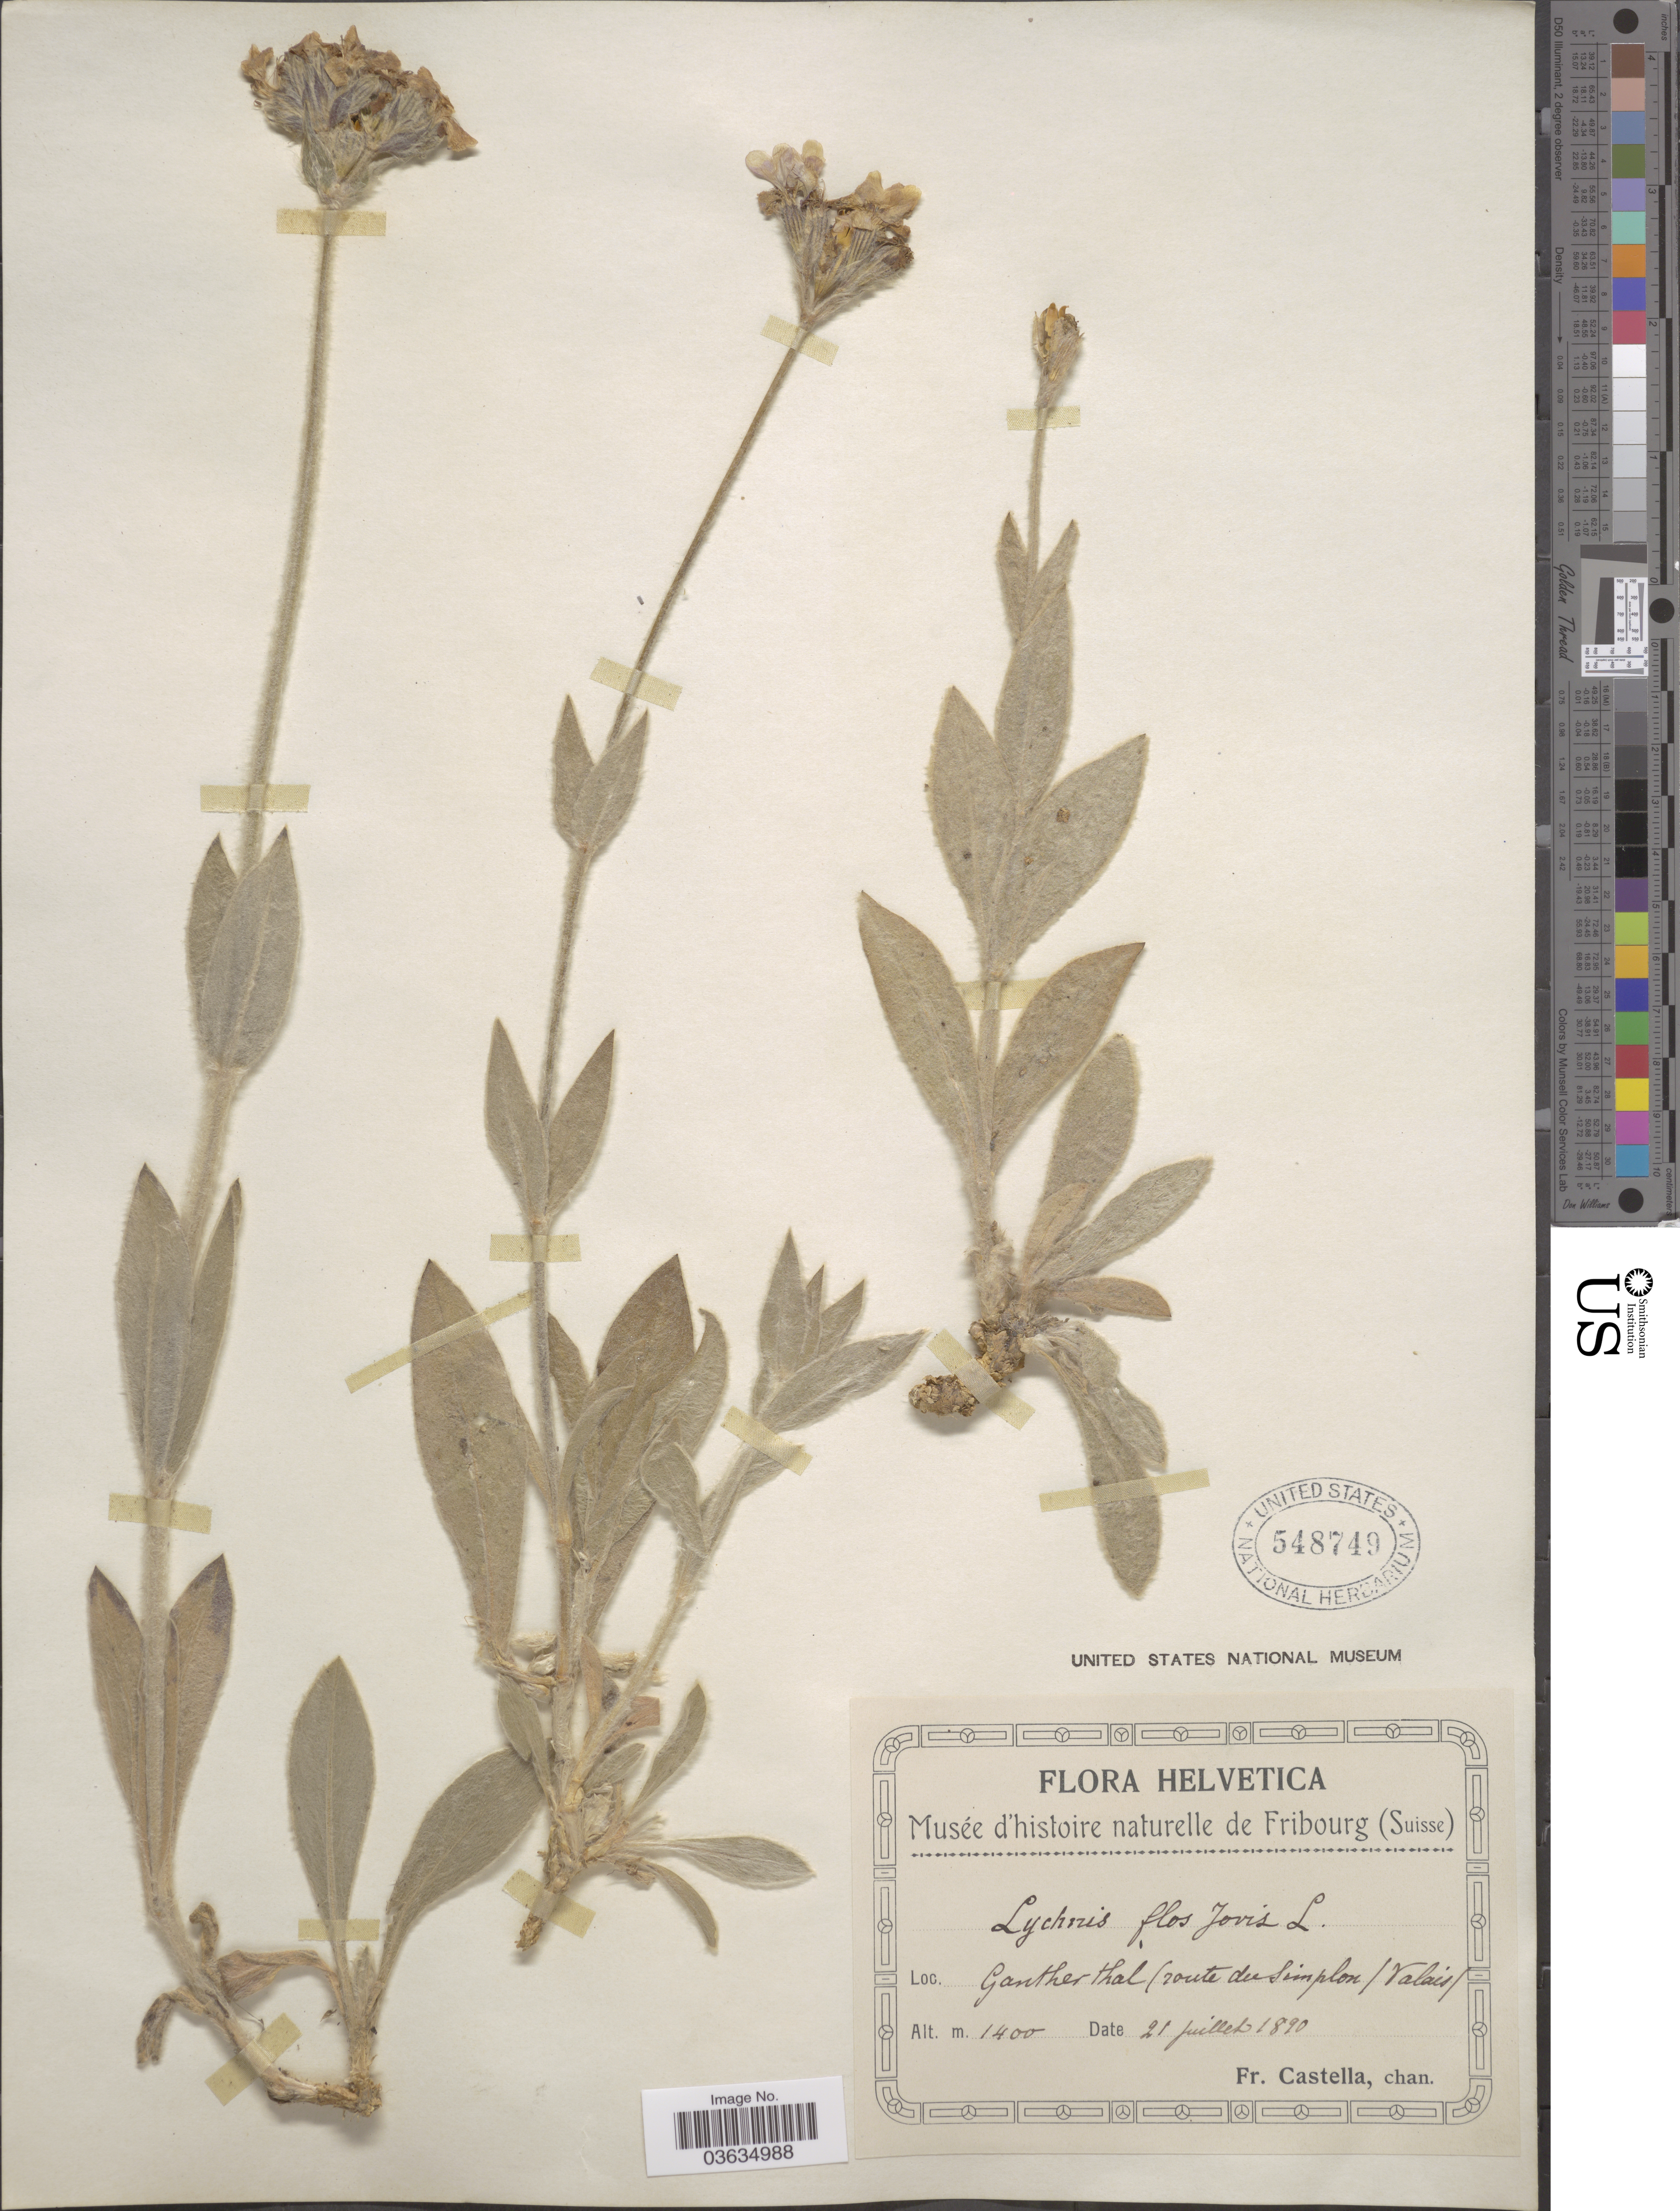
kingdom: Plantae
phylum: Tracheophyta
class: Magnoliopsida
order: Caryophyllales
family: Caryophyllaceae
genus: Silene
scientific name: Silene flos-jovis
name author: (L.) Greuter & Burdet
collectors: Fr. Castella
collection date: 1890-07-21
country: Switzerland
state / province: Valais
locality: Helvetica. Ganther thal (route du Simplon/Valais).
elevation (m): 1400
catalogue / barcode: US 548749